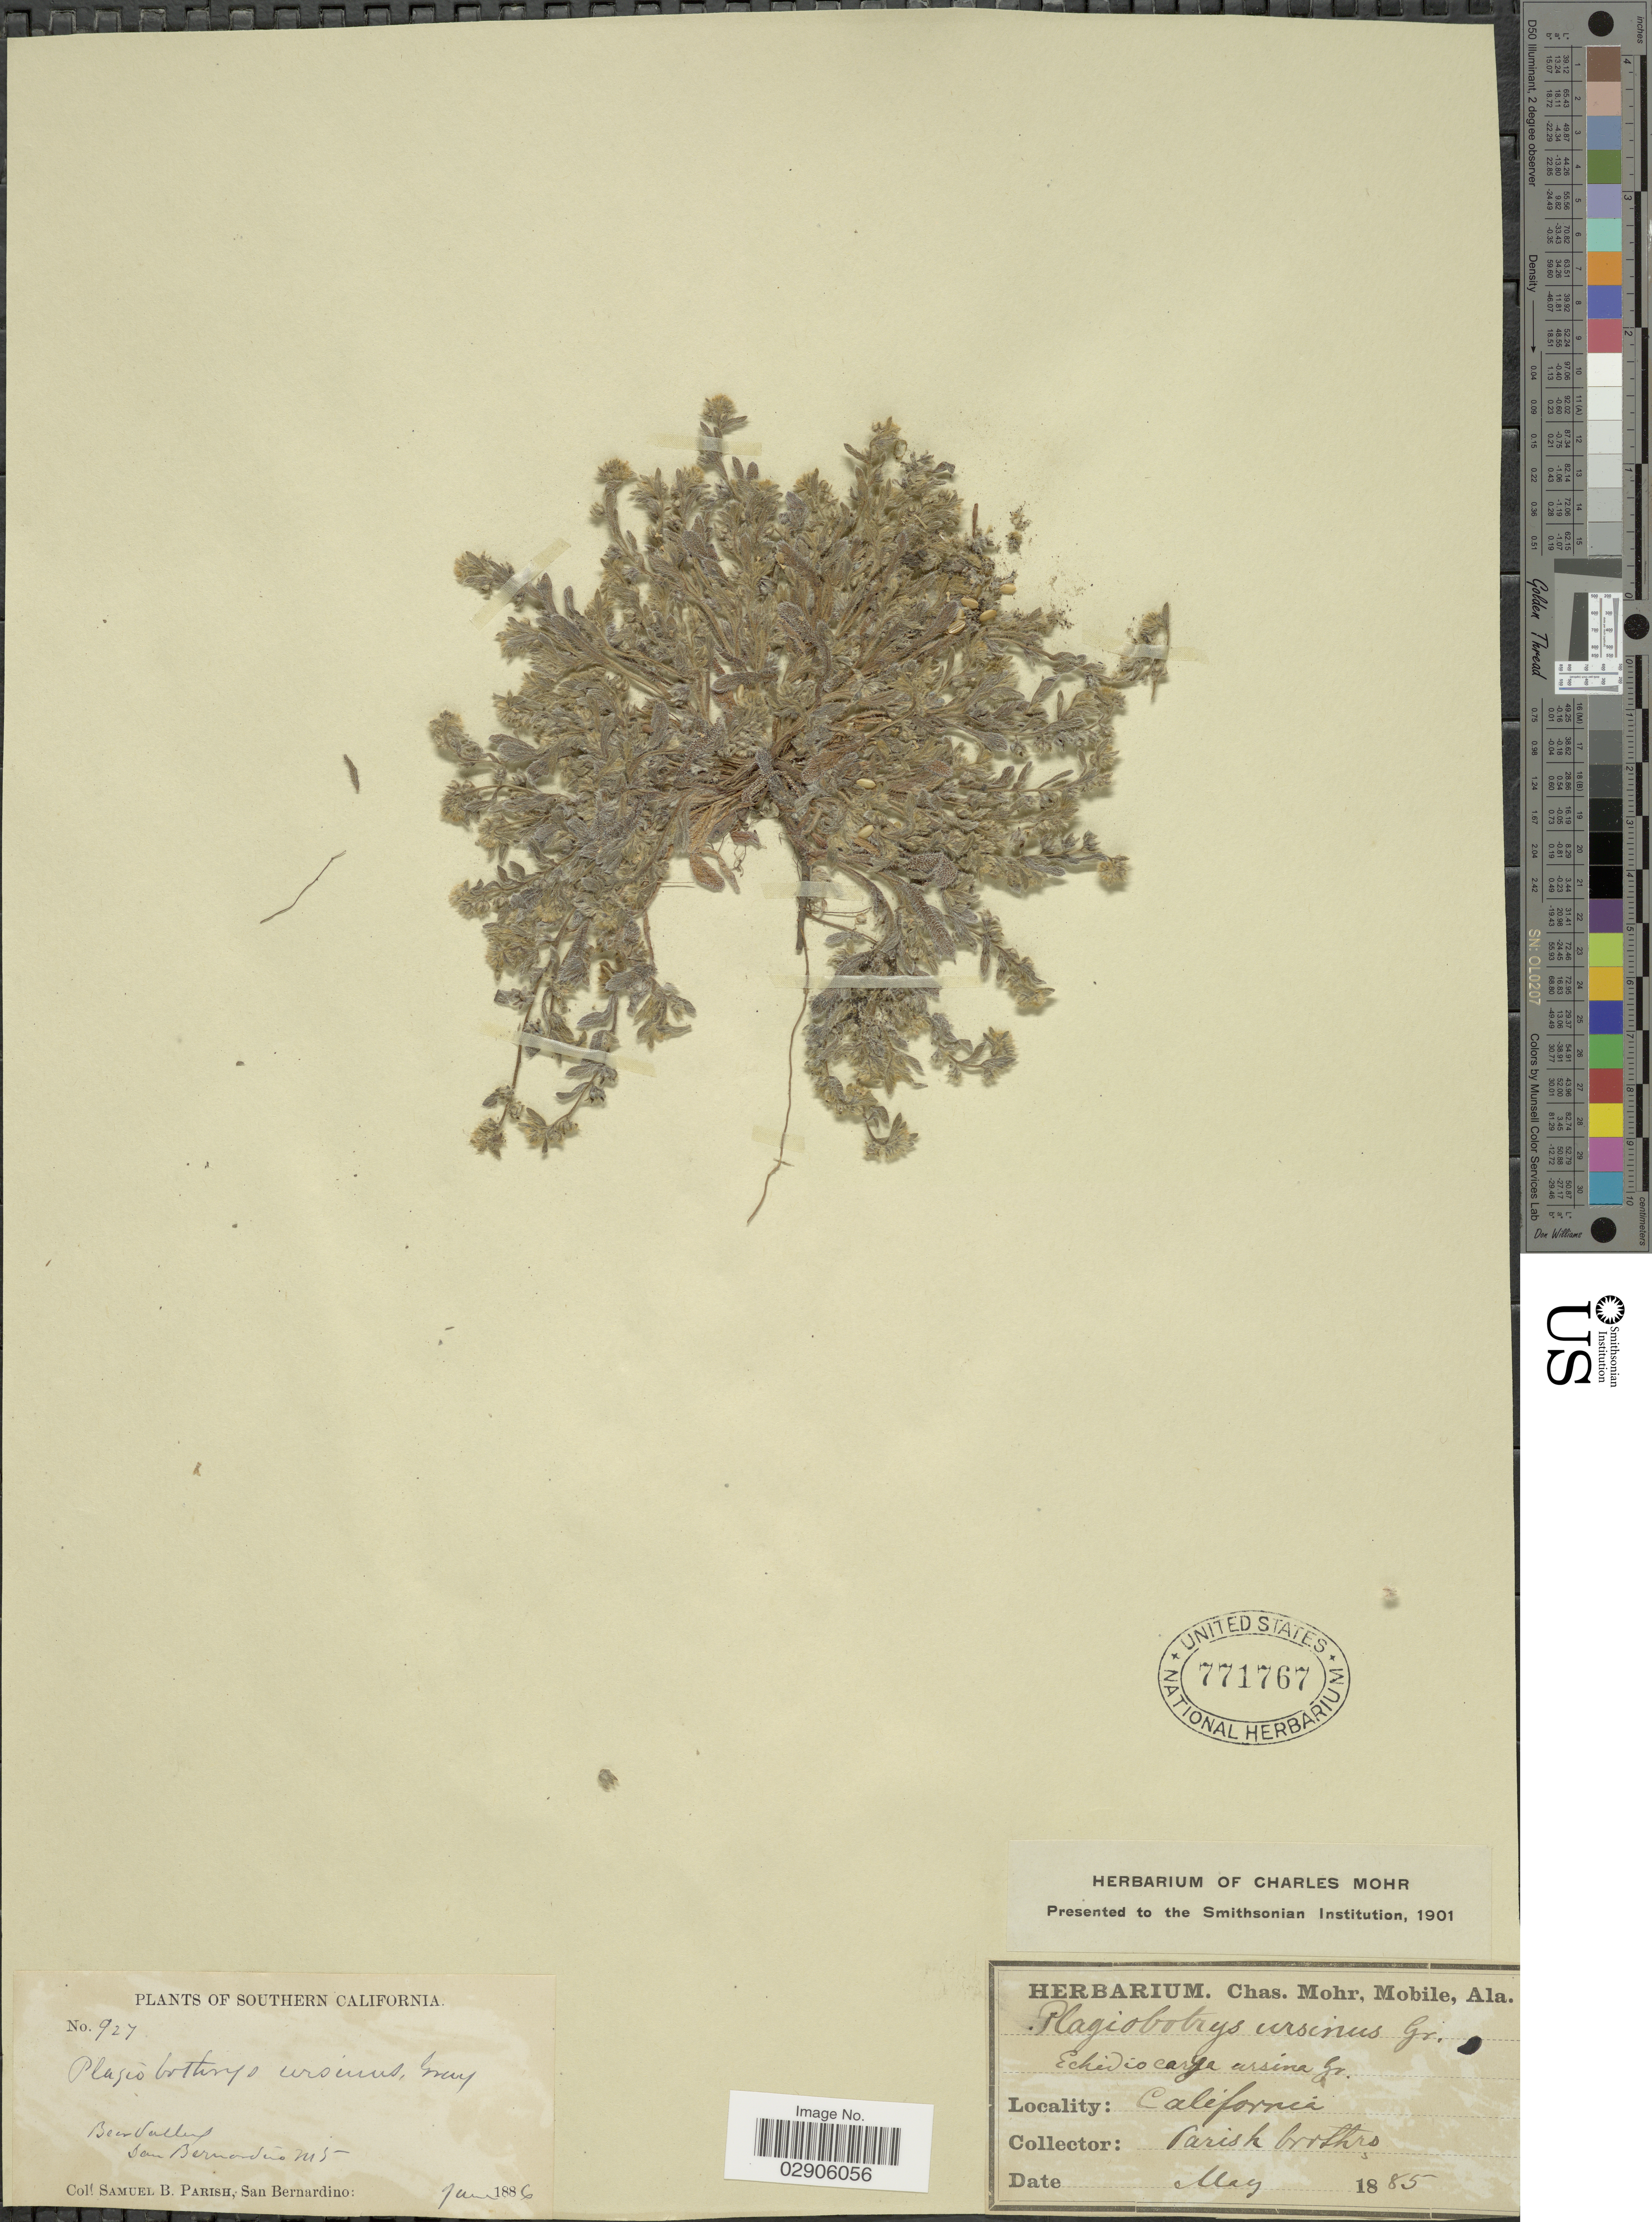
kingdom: Plantae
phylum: Tracheophyta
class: Magnoliopsida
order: Boraginales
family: Boraginaceae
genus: Plagiobothrys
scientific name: Plagiobothrys sp.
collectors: S. B. Parish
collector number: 927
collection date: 1886-06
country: United States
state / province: California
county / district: San Bernardino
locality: Southern California, Beer Valley, San Bernardino.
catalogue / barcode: US 771767